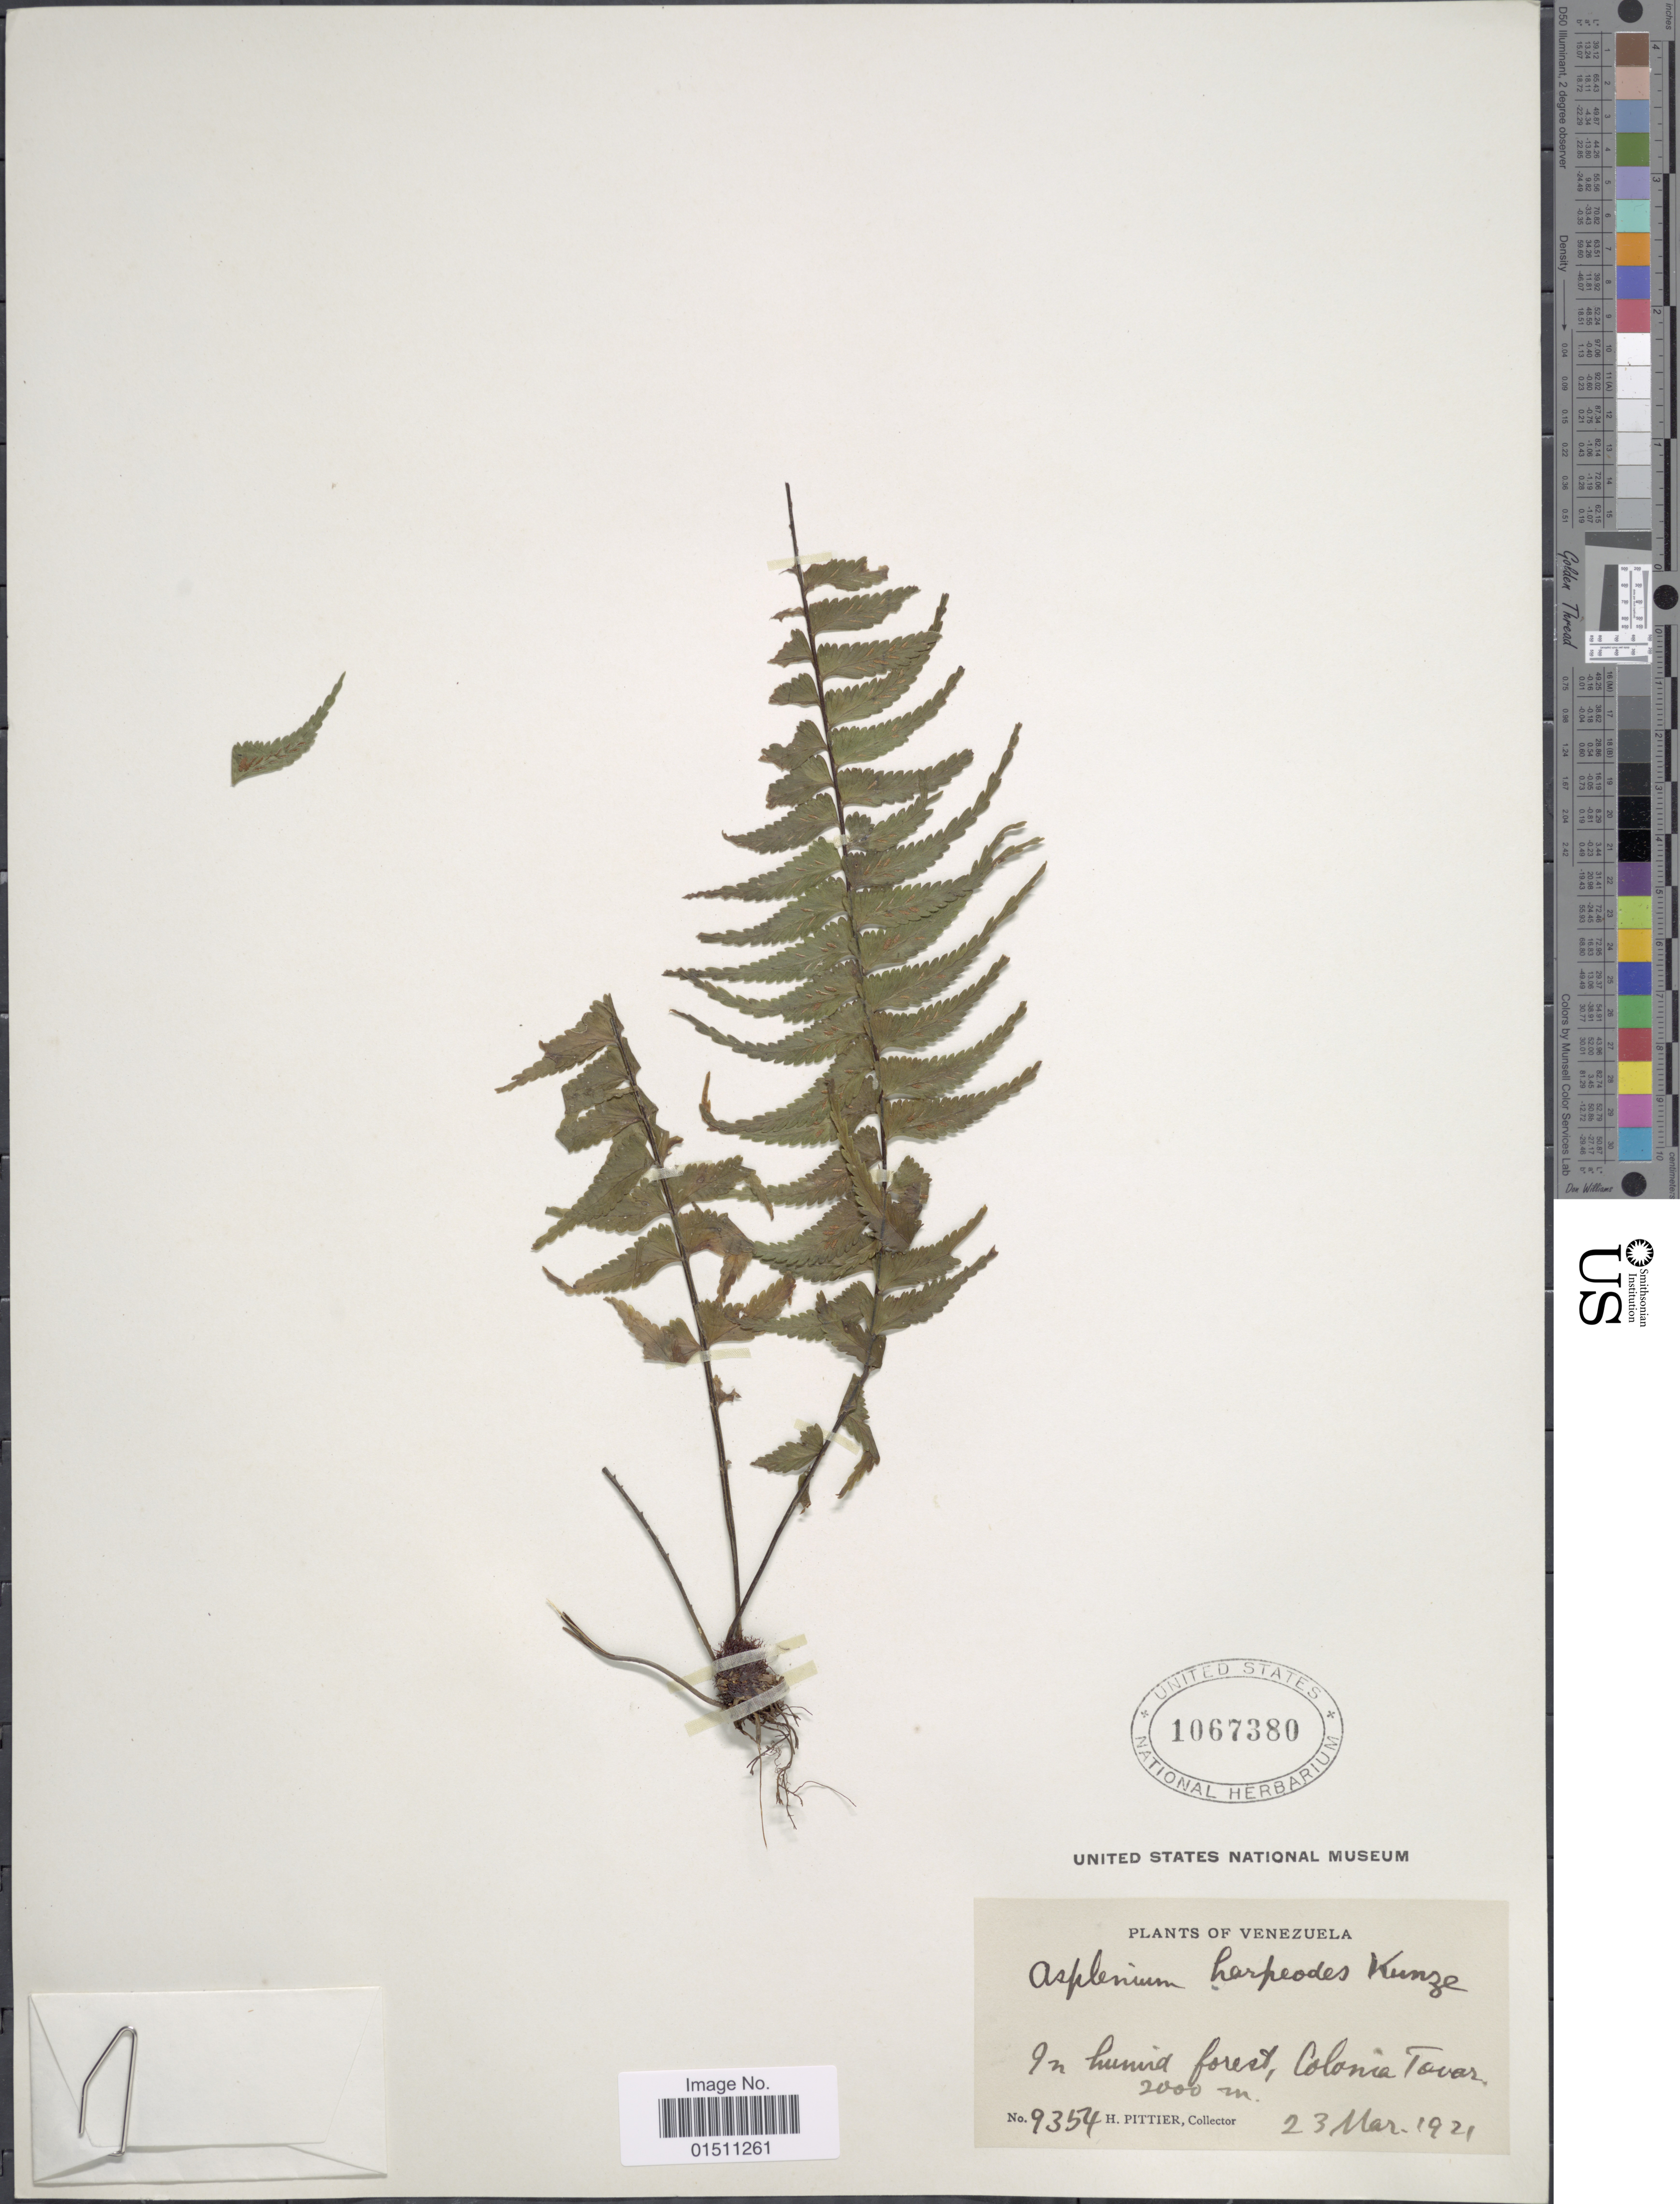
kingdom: Plantae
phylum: Tracheophyta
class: Polypodiopsida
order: Polypodiales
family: Aspleniaceae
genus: Asplenium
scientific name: Asplenium harpeodes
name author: Kunze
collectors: H. F. Pittier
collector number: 9354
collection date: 1921-03-23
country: Venezuela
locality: Venezuela, In humid forest, Colonia Tovar.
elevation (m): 2000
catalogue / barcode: US 1067380